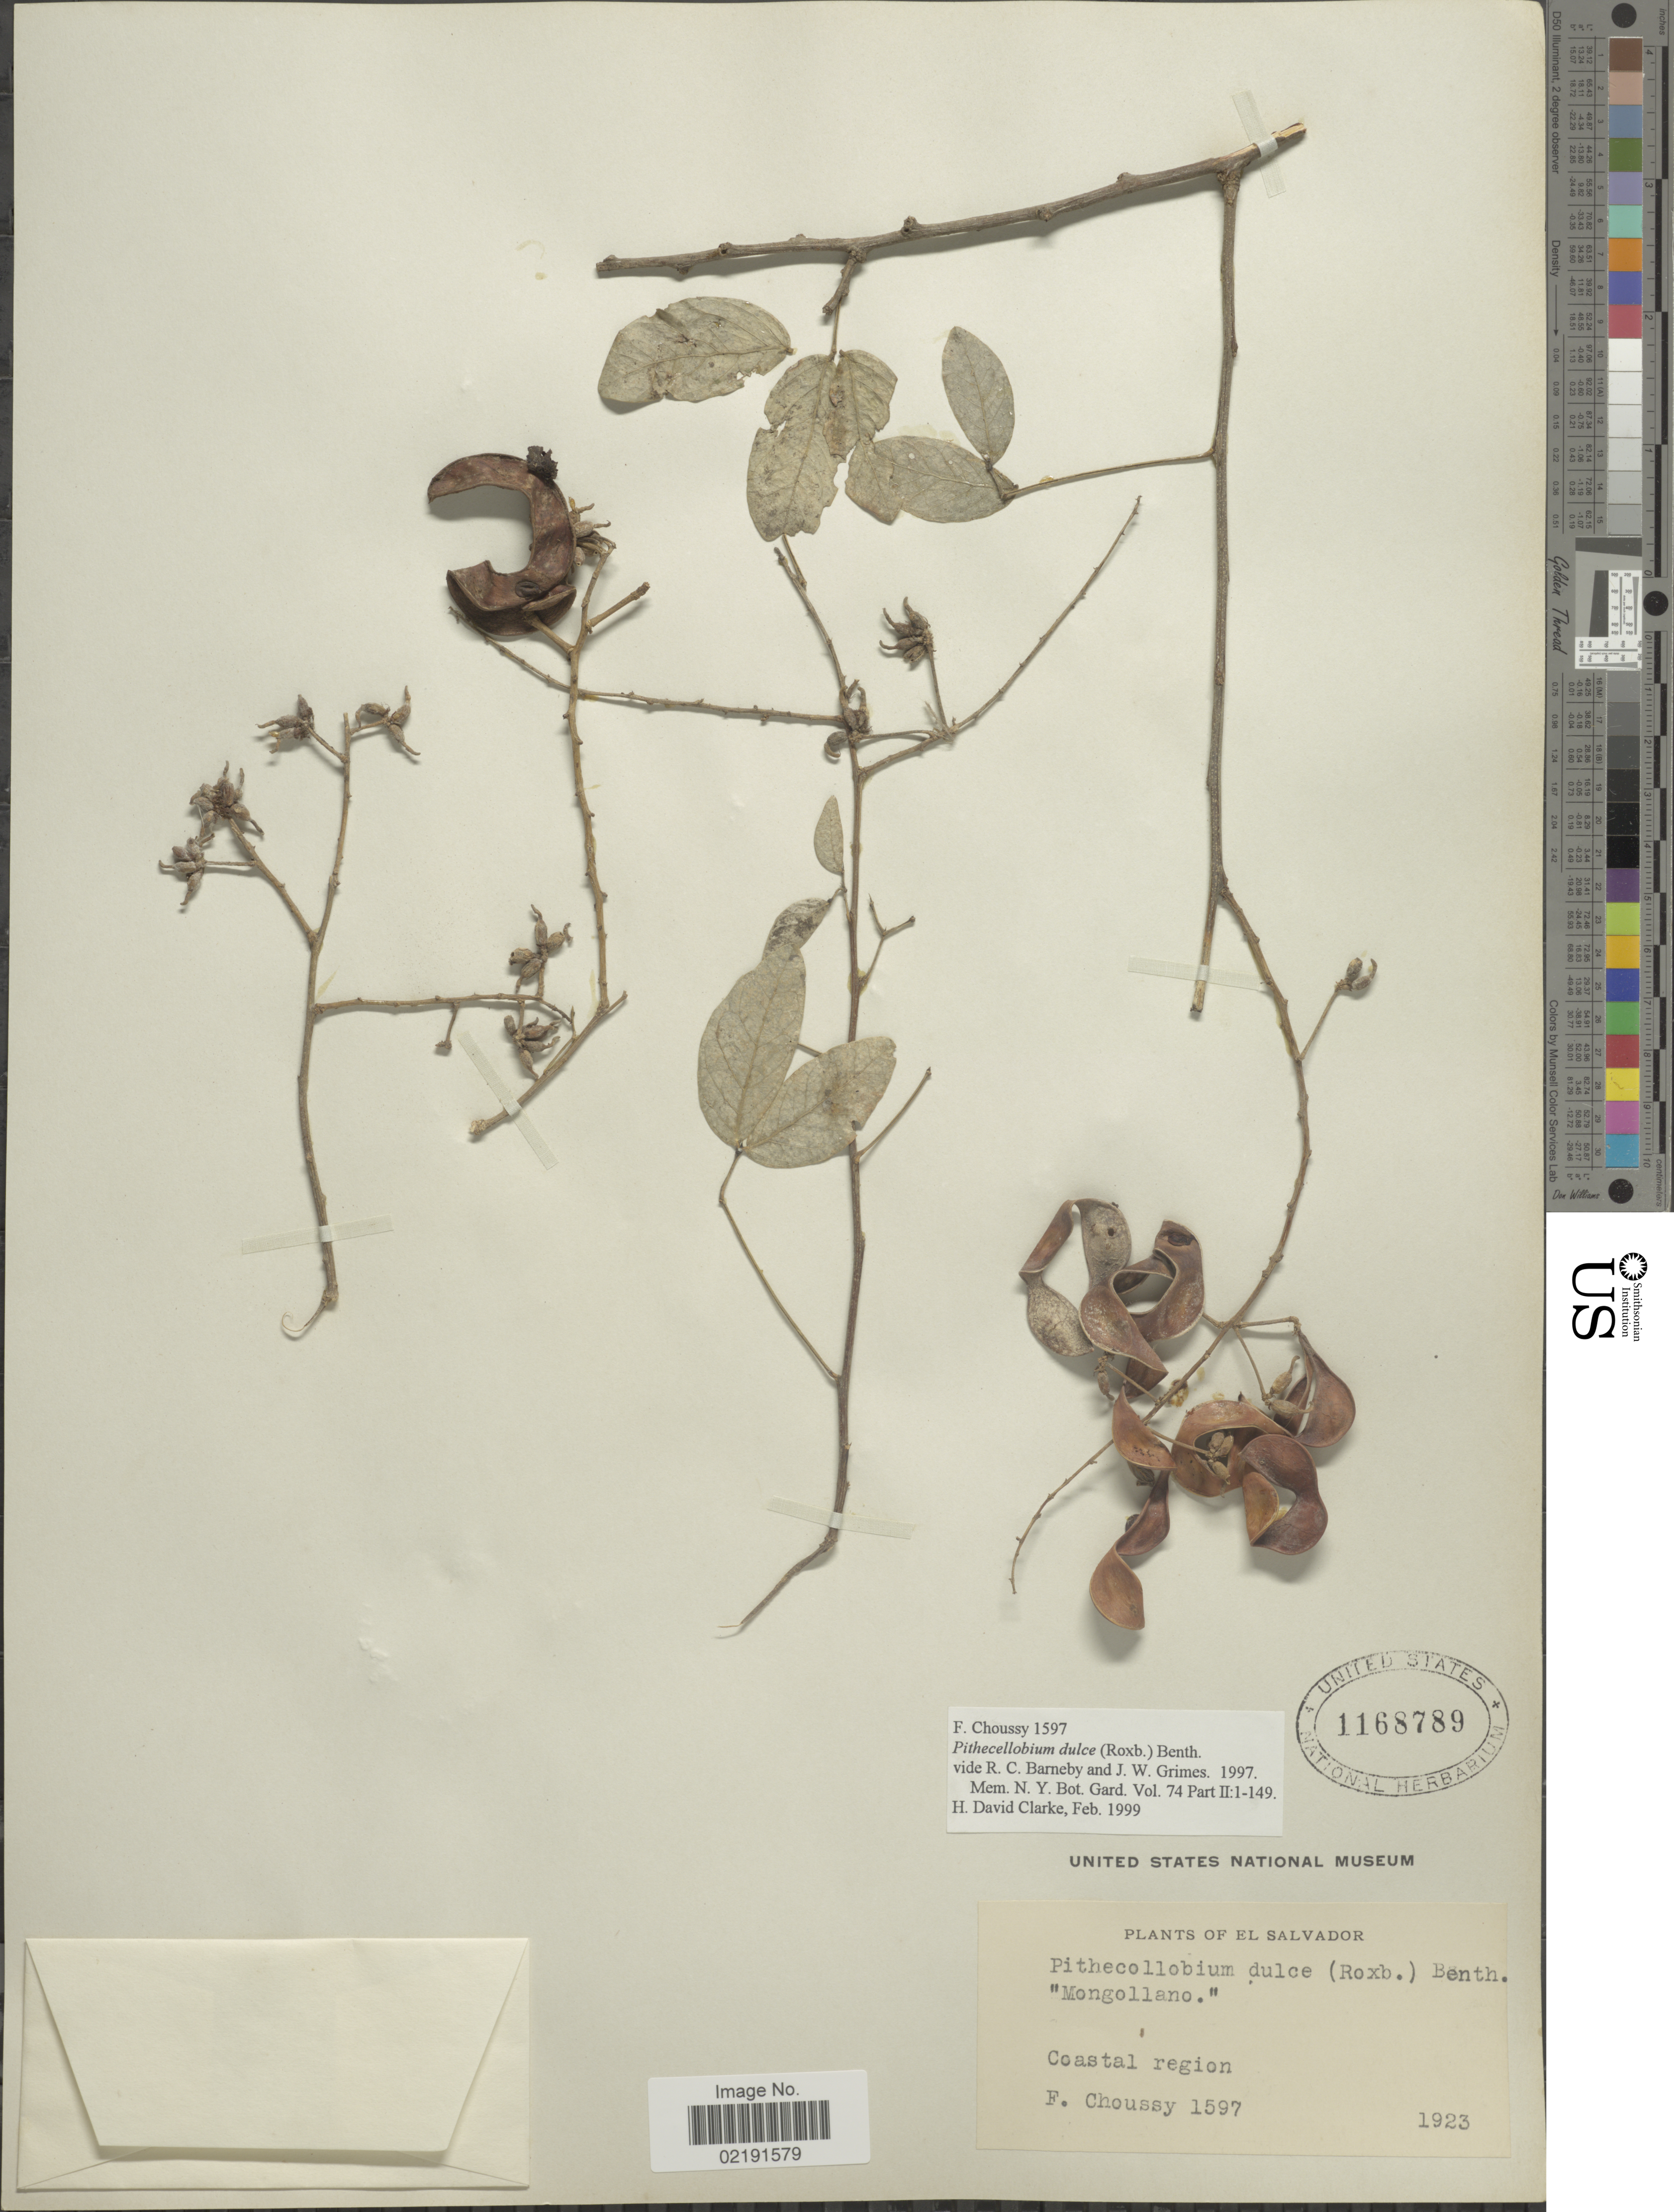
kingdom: Plantae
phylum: Tracheophyta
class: Magnoliopsida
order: Fabales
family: Fabaceae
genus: Pithecellobium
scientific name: Pithecellobium dulce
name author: (Roxb.) Benth.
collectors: F. Choussy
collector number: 1597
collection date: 1923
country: El Salvador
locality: Coastal region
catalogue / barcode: US 1168789